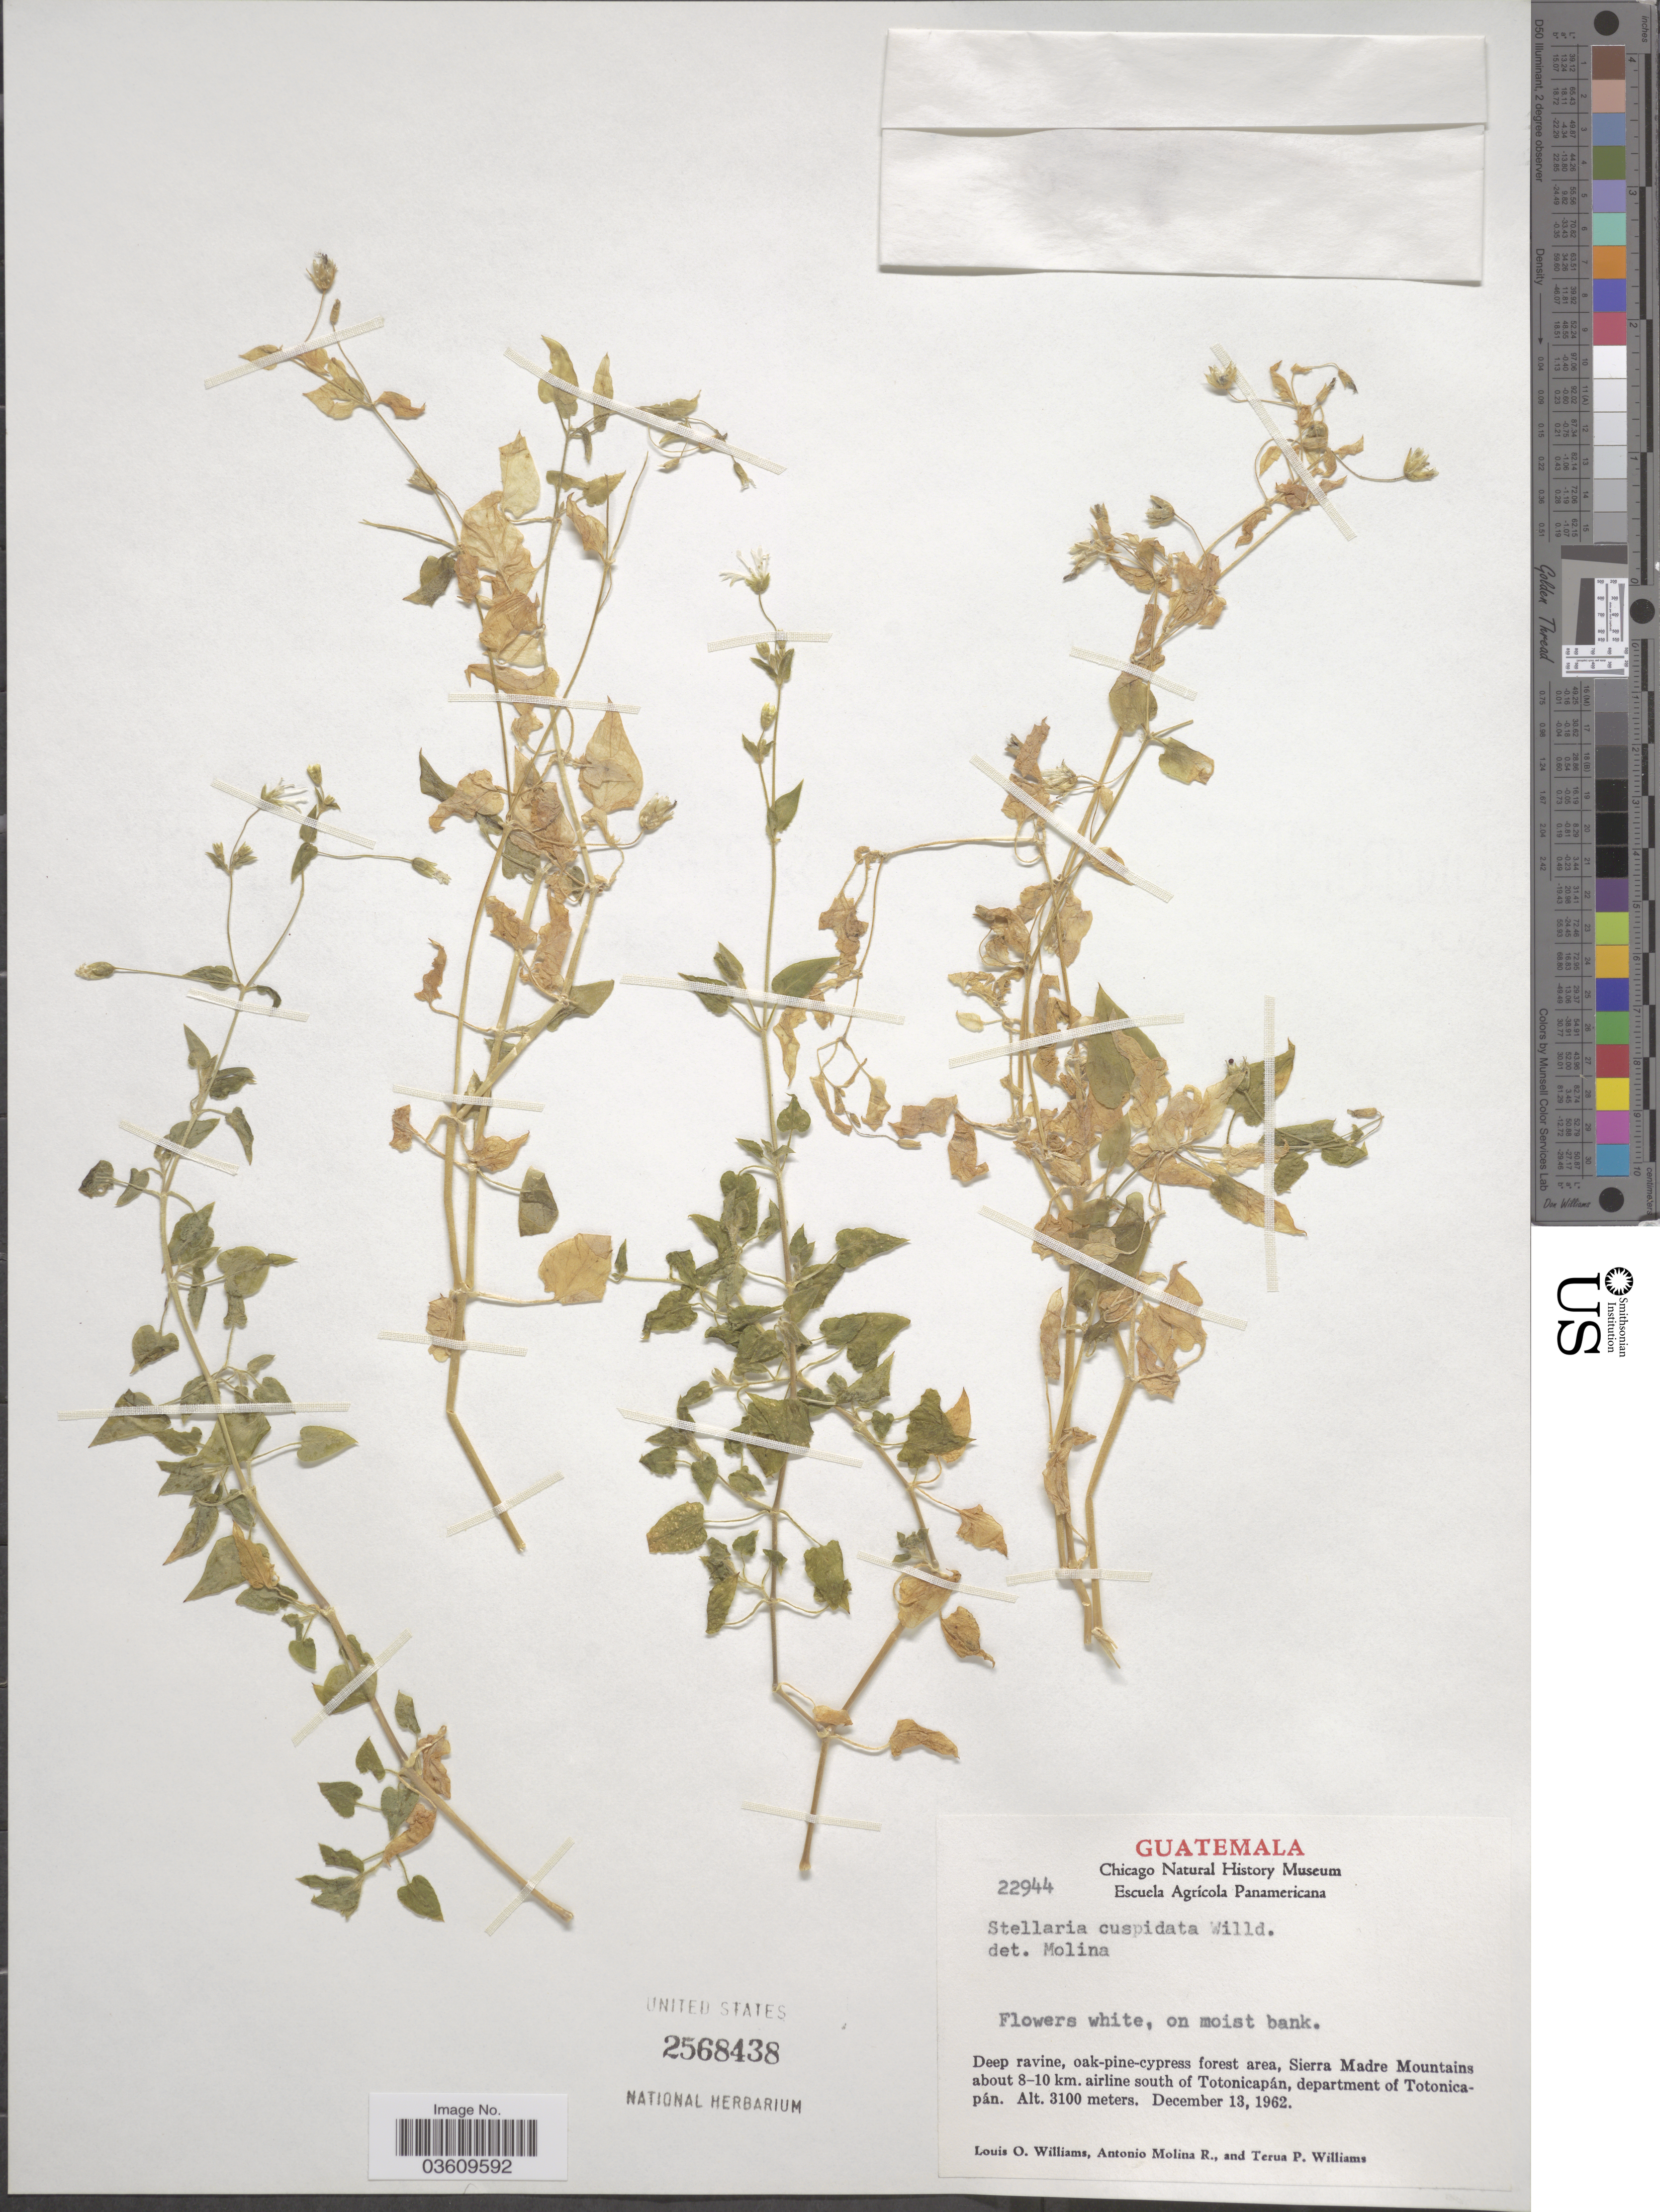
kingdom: Plantae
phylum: Tracheophyta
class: Magnoliopsida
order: Caryophyllales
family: Caryophyllaceae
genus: Stellaria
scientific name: Stellaria cuspidata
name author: Willd. ex Schltdl.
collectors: L. O. Williams, A. Molina R. & T. Williams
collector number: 22944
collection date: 1962-12-13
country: Guatemala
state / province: Totonicapan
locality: Deep ravine, oak-pine-cypress forest area, Sierra Madre Moutains about 8-10 km. airline south of Totonicapán, department of Totonicapán.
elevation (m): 3100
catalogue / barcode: US 2568438